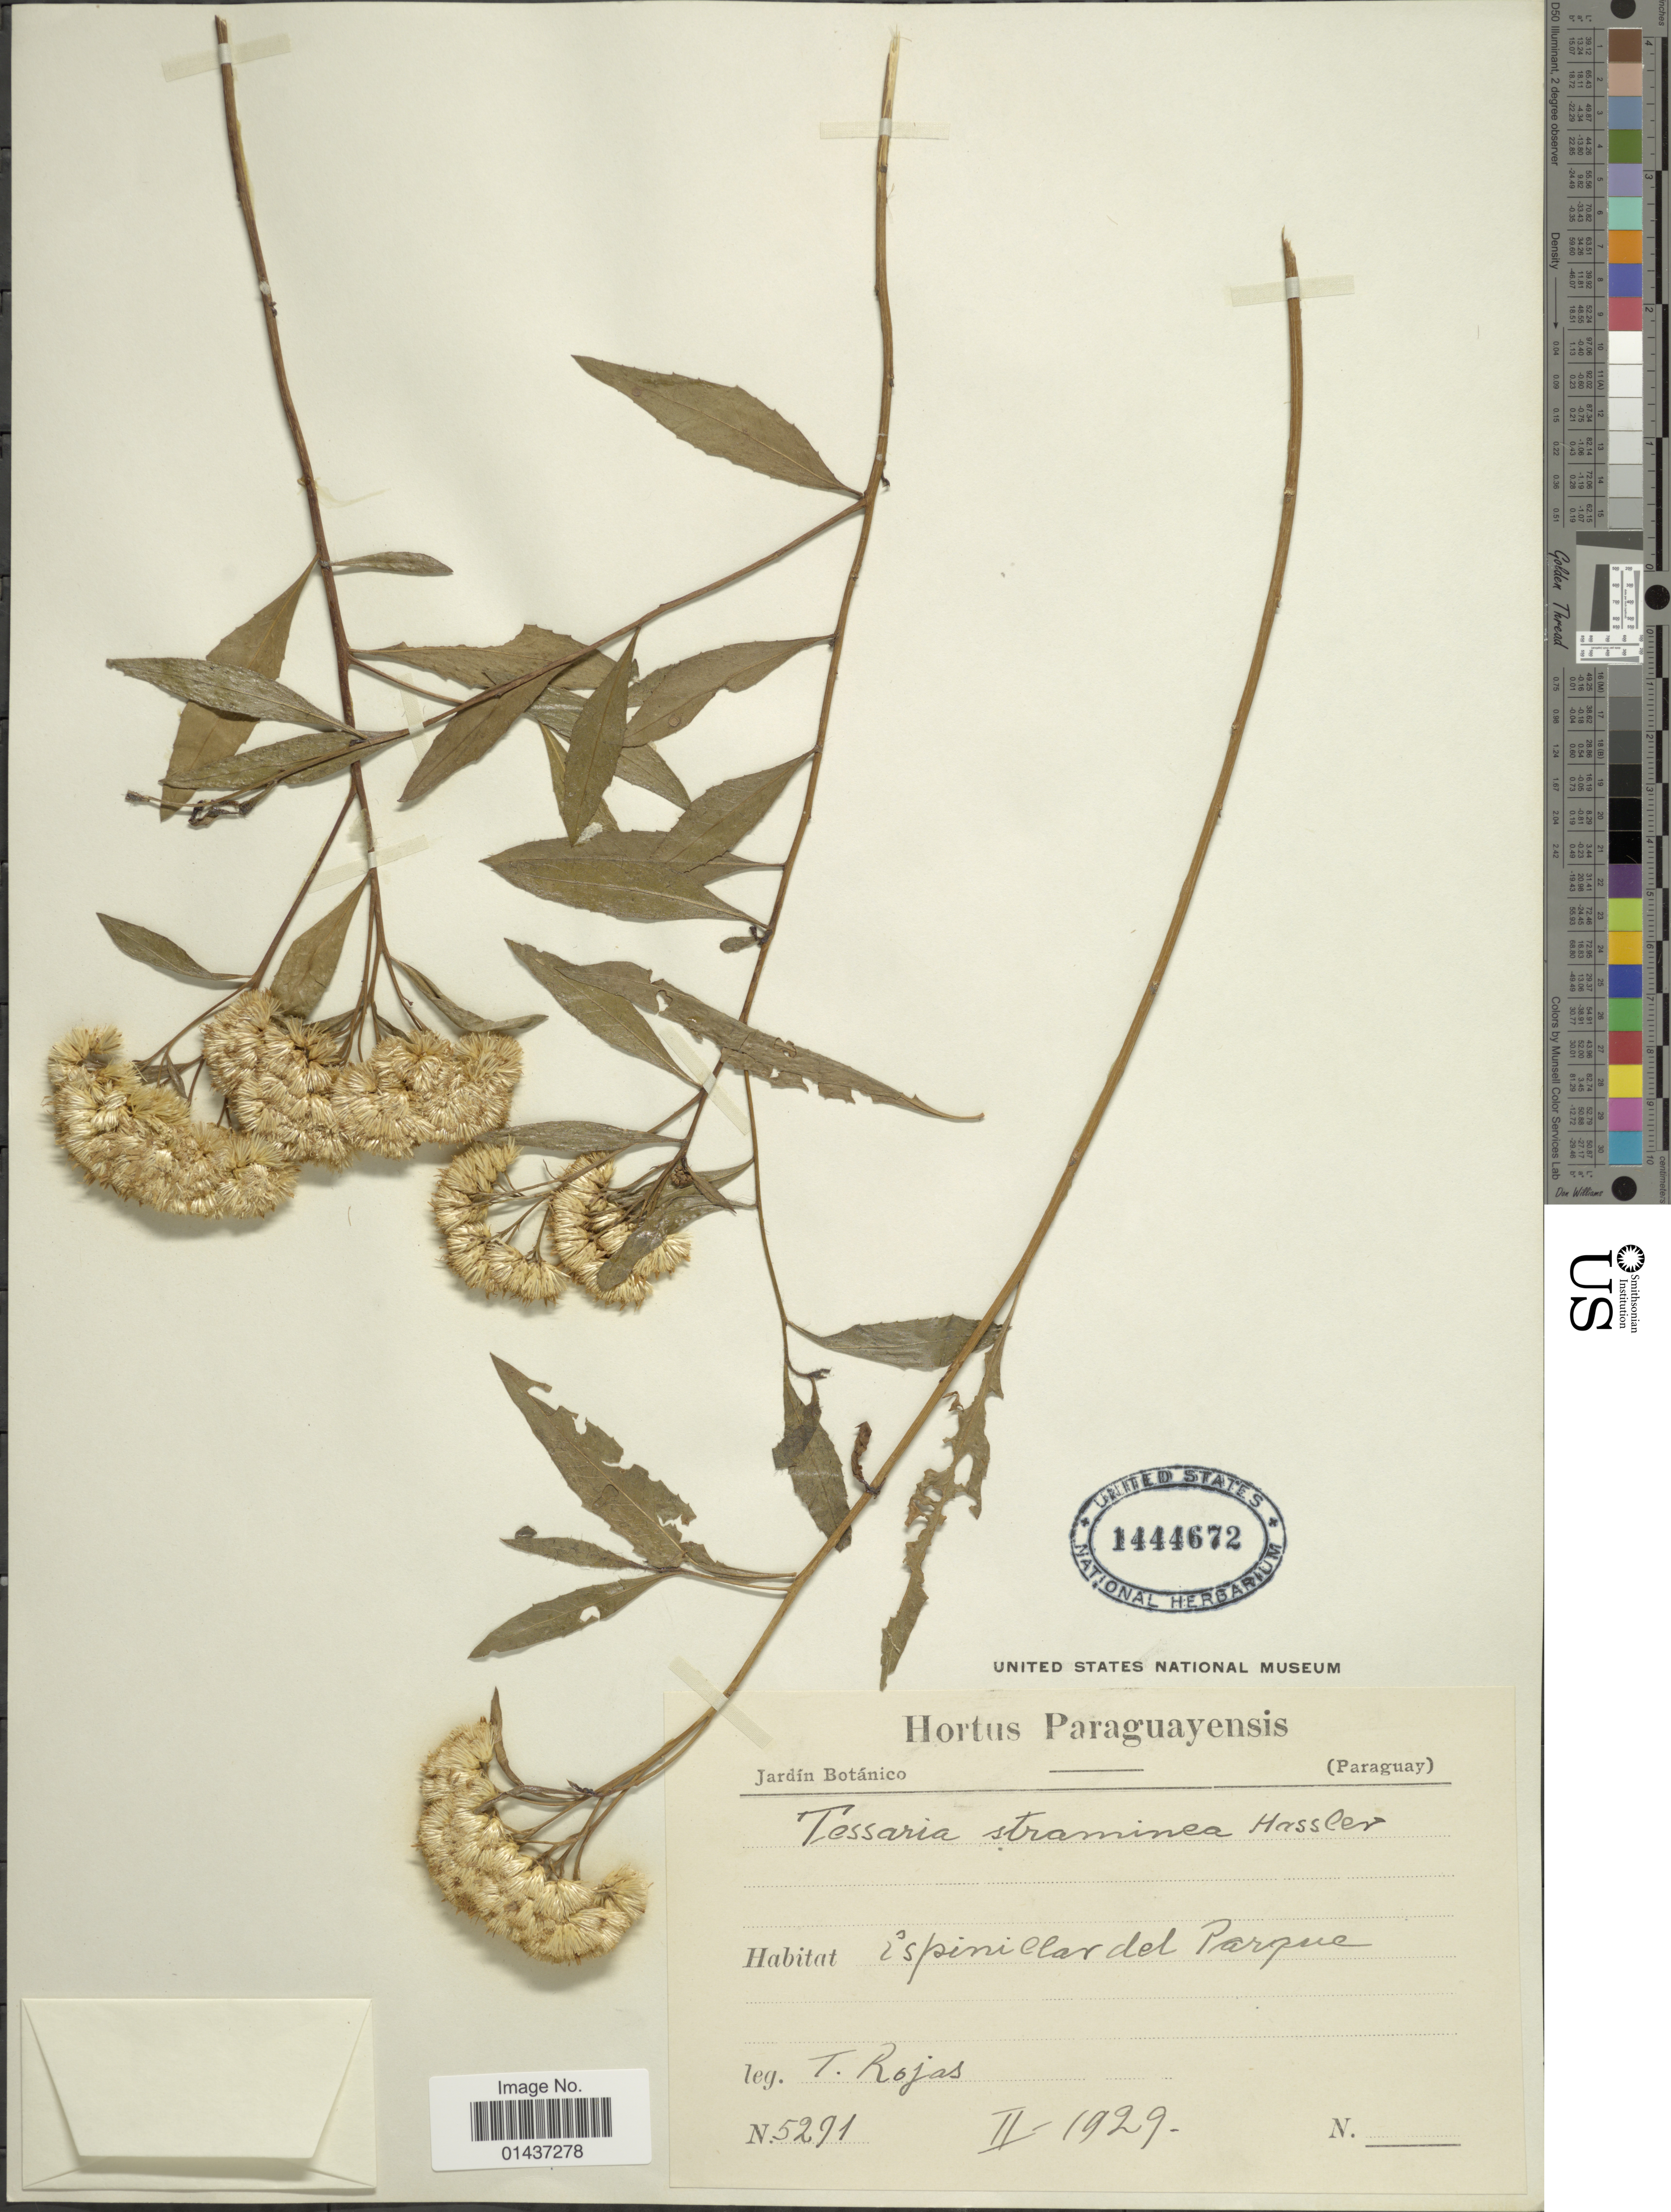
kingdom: Plantae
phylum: Tracheophyta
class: Magnoliopsida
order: Asterales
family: Asteraceae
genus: Tessaria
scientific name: Tessaria dodoneifolia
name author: (Hook. & Arn.) Cabrera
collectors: T. Rojas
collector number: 5291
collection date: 1929-02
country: Paraguay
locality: Espinillar del Parque.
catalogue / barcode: US 1444672